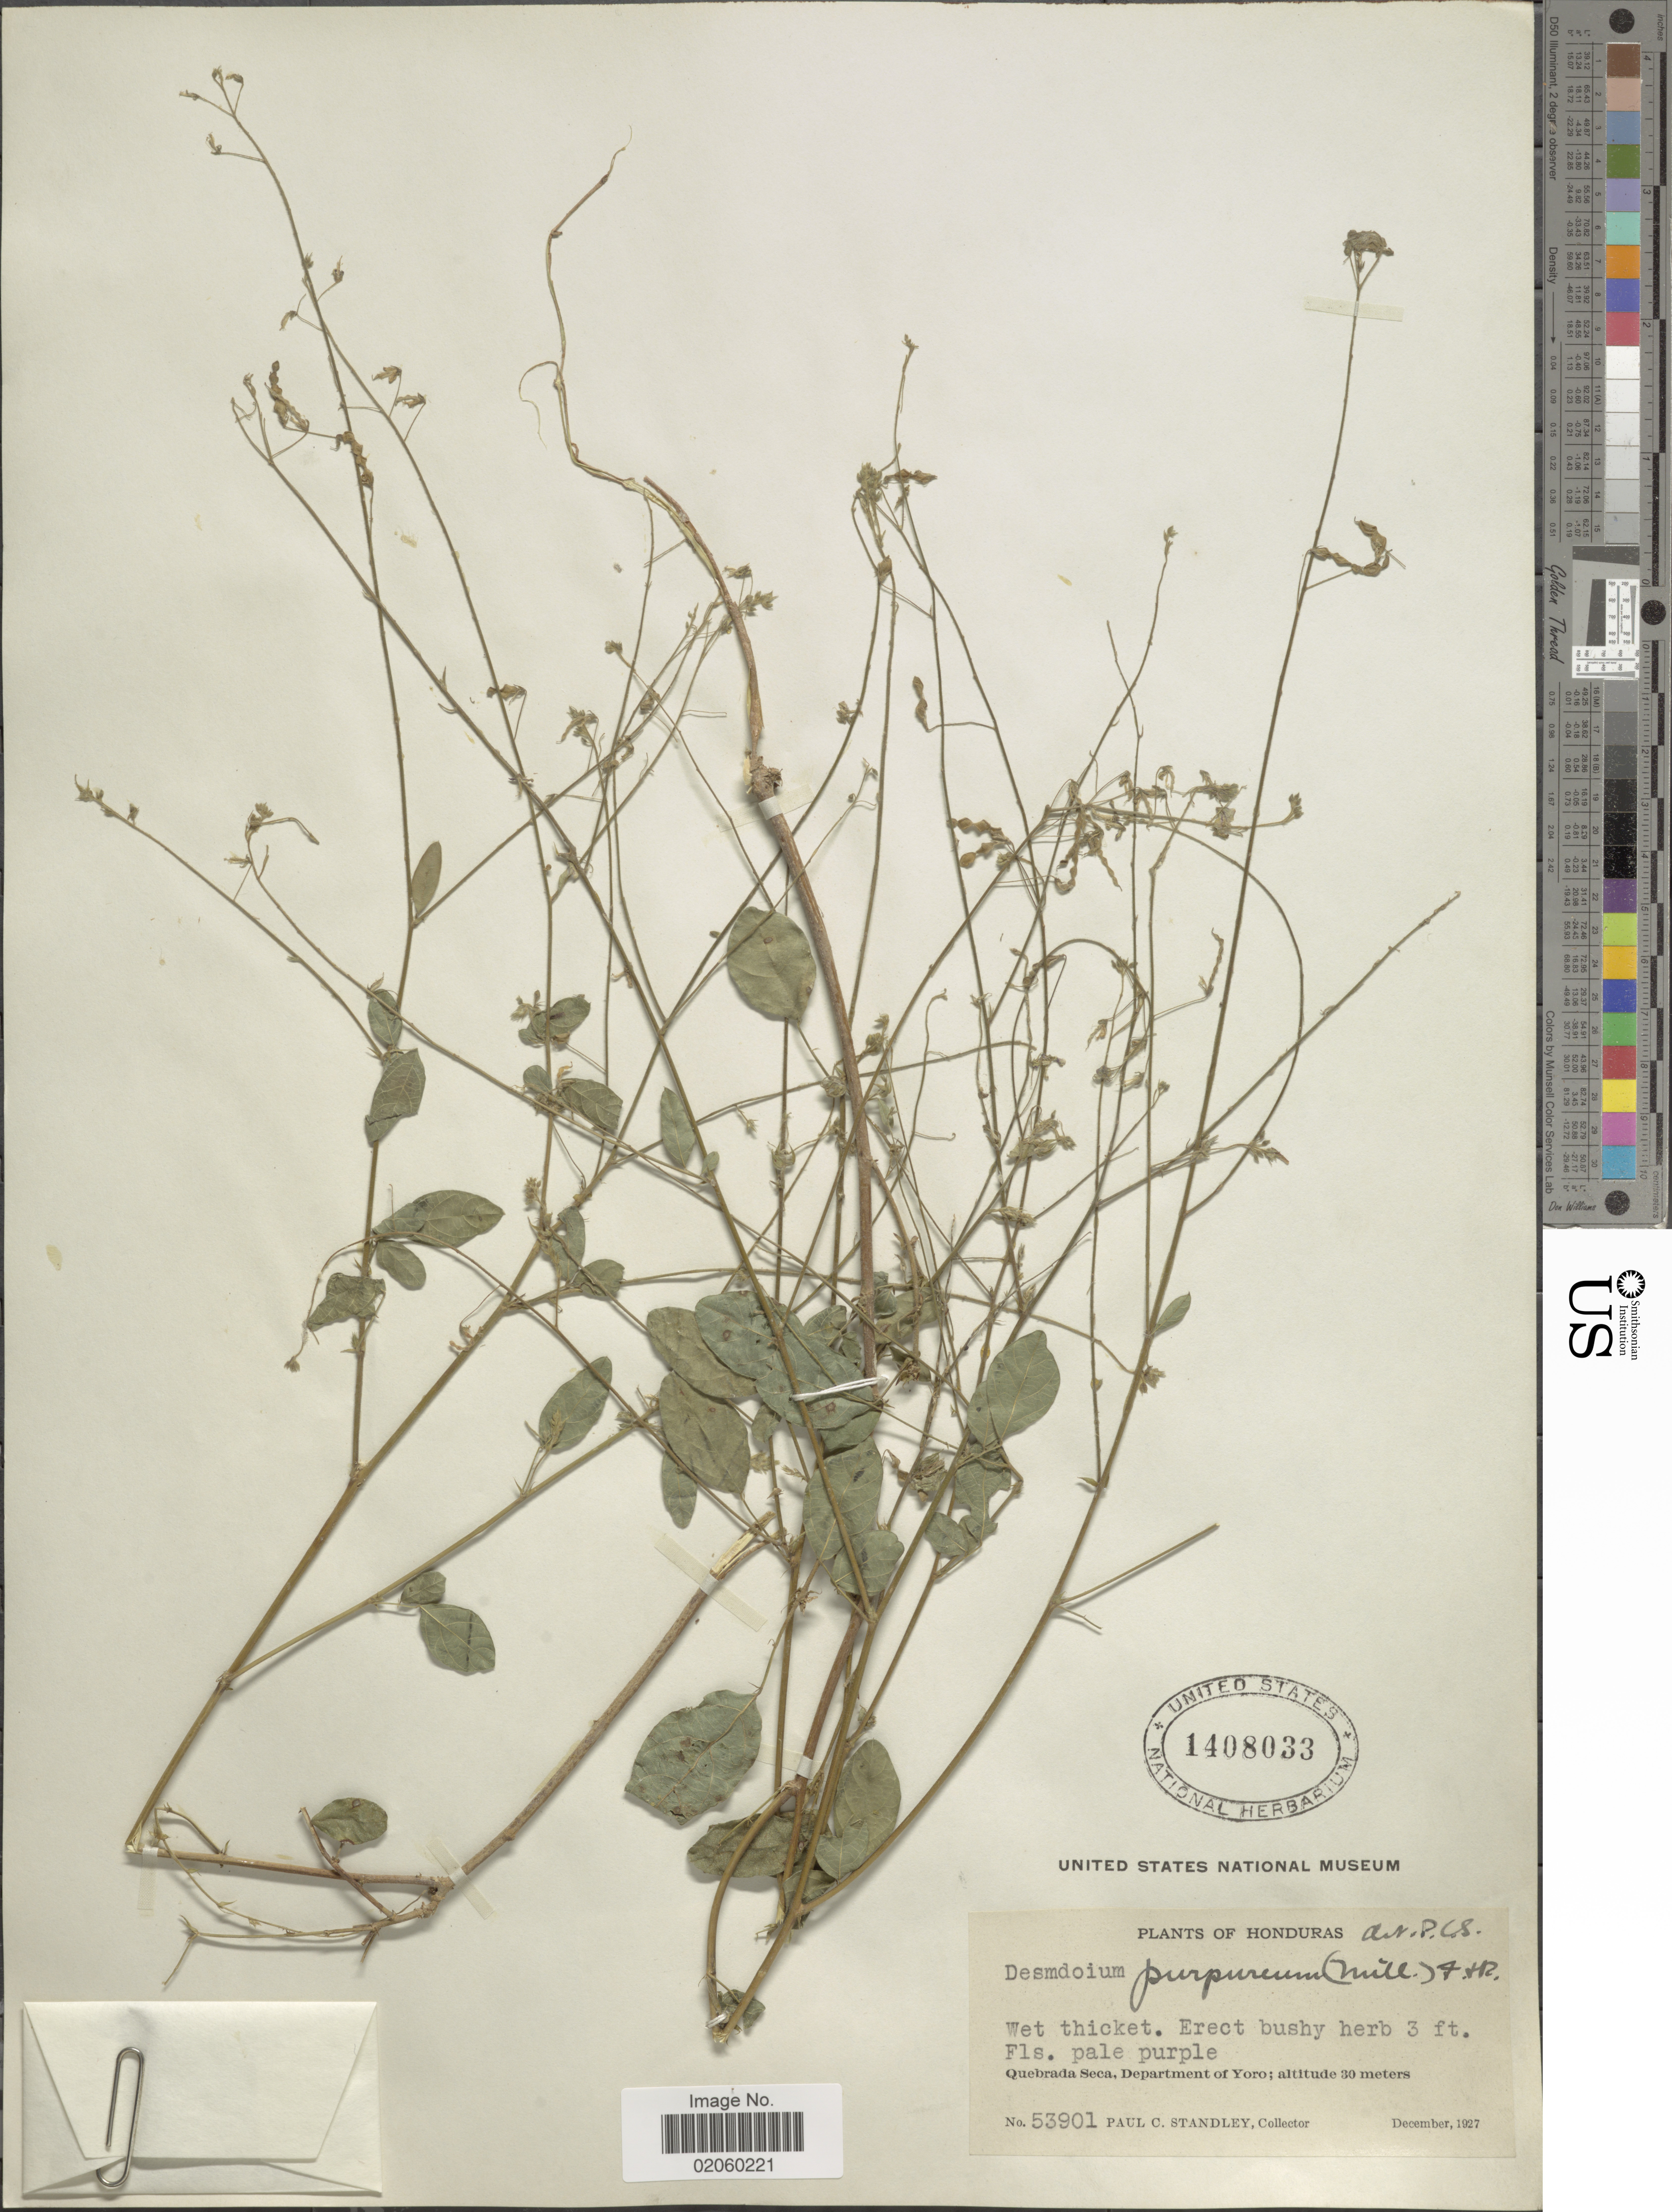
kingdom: Plantae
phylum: Tracheophyta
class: Magnoliopsida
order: Fabales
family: Fabaceae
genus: Desmodium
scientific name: Desmodium tortuosum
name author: (Sw.) DC.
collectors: P. C. Standley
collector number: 53901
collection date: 1927-12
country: Honduras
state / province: Yoro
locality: Quebrada Seca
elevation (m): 30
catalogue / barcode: US 1408033